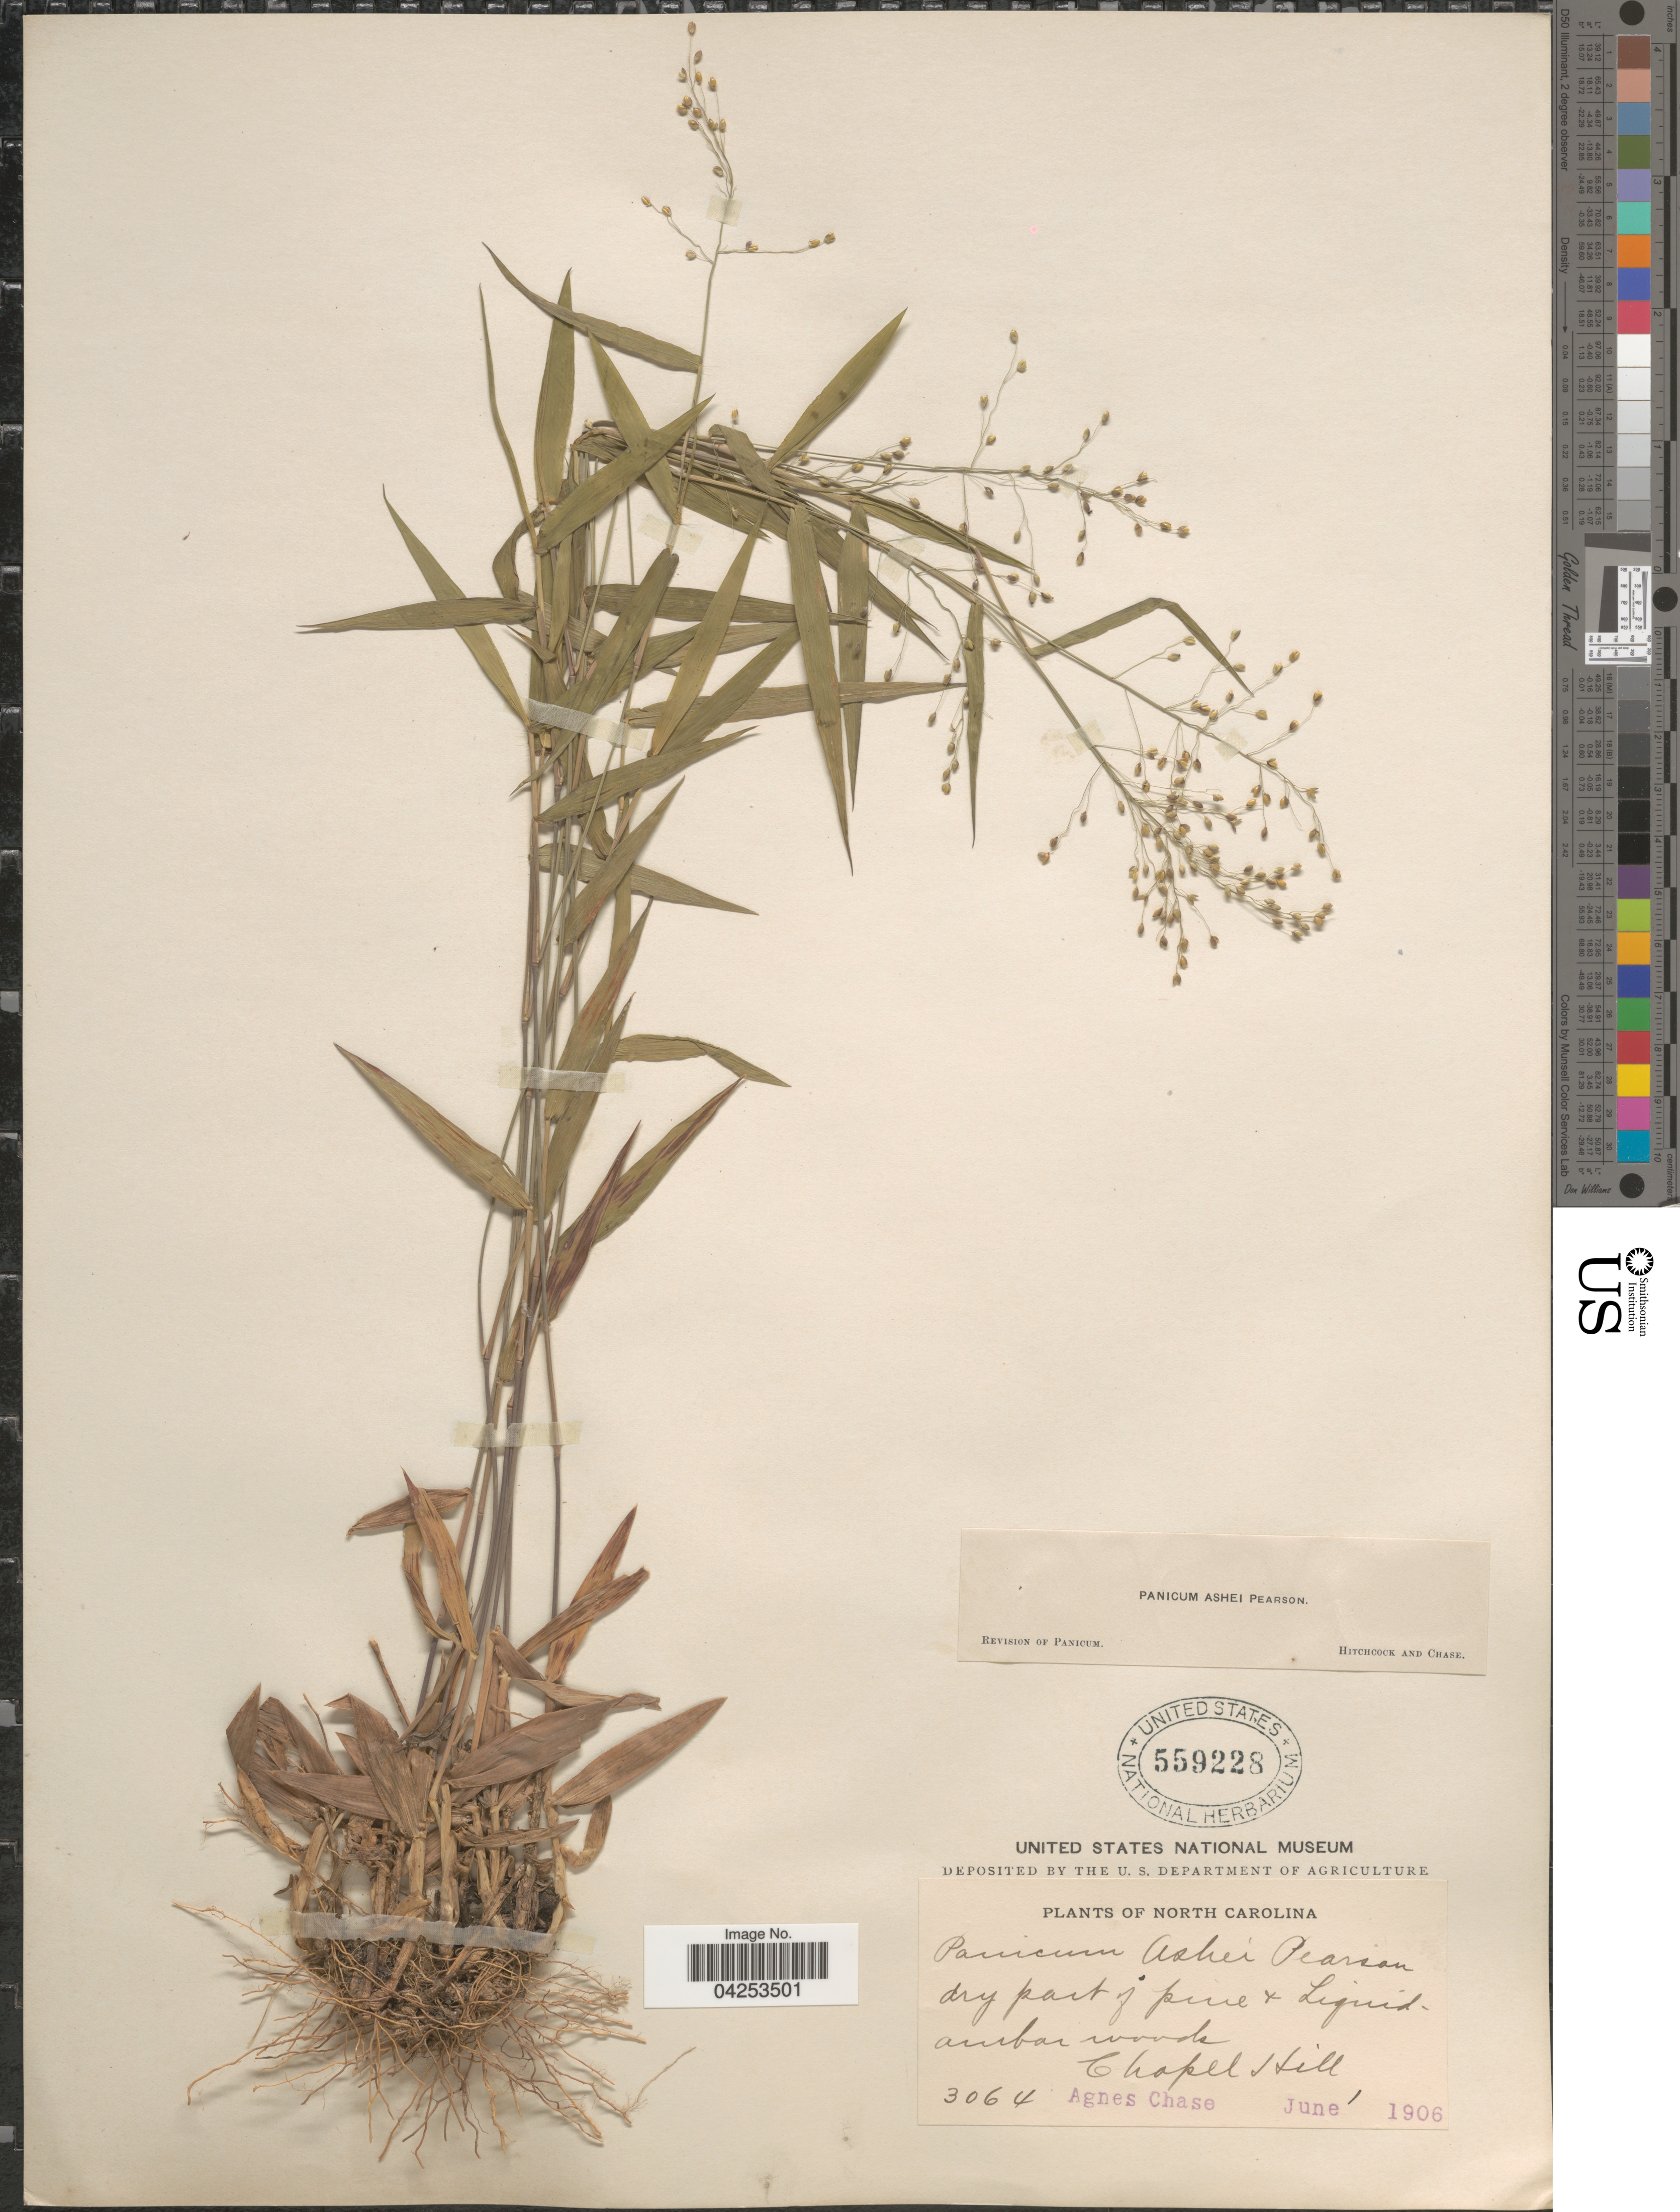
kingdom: Plantae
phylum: Tracheophyta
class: Liliopsida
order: Poales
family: Poaceae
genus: Dichanthelium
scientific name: Dichanthelium commutatum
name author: (Schult.) Gould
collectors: A. Chase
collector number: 3064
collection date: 1906-06-01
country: United States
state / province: North Carolina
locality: Dry part of pine + Liquid-ambar woods. Chapel Hill.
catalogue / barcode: US 559228